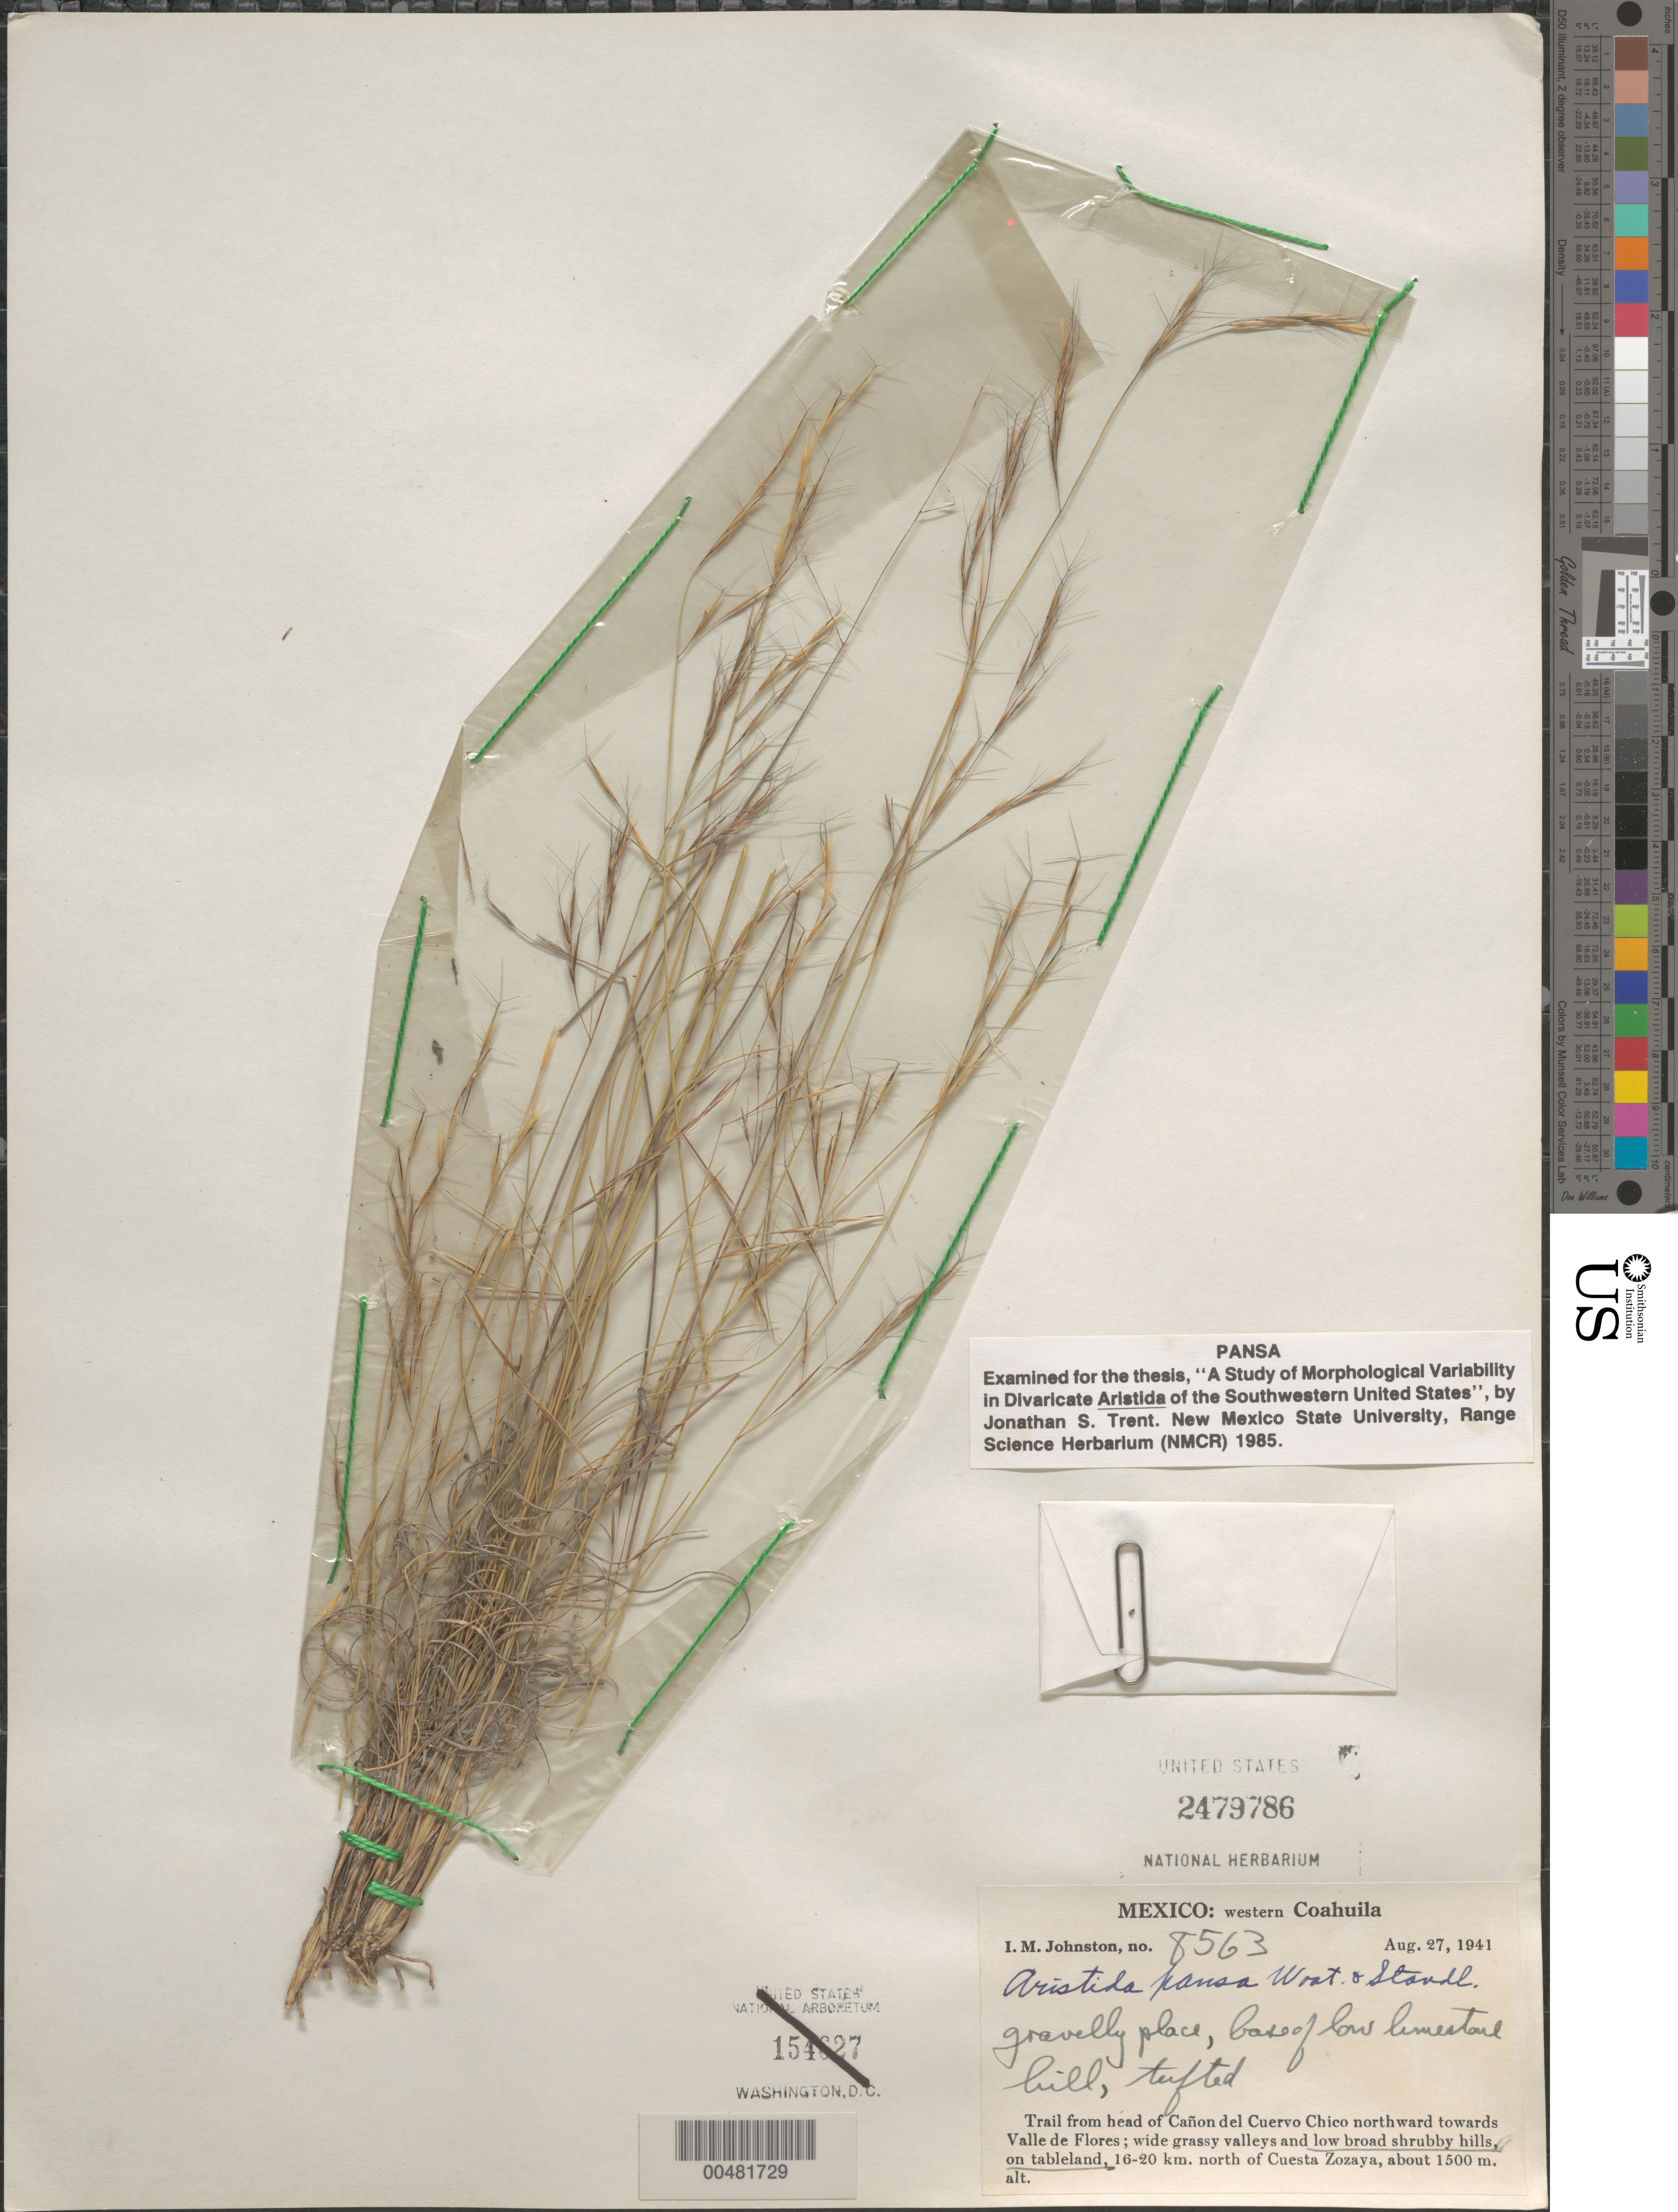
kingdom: Plantae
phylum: Tracheophyta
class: Liliopsida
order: Poales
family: Poaceae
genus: Aristida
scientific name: Aristida pansa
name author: Wooton & Standl.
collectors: I.M. Johnston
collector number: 8563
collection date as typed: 27 Aug 1941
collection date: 1941-08-27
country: Mexico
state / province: Coahuila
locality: Western Coahuila, trail from head of Cañon del Cuervo Chico northward towards Valle de Flores, 16-20 km N of Cuesta Zozaya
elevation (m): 1500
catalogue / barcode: US 2479786